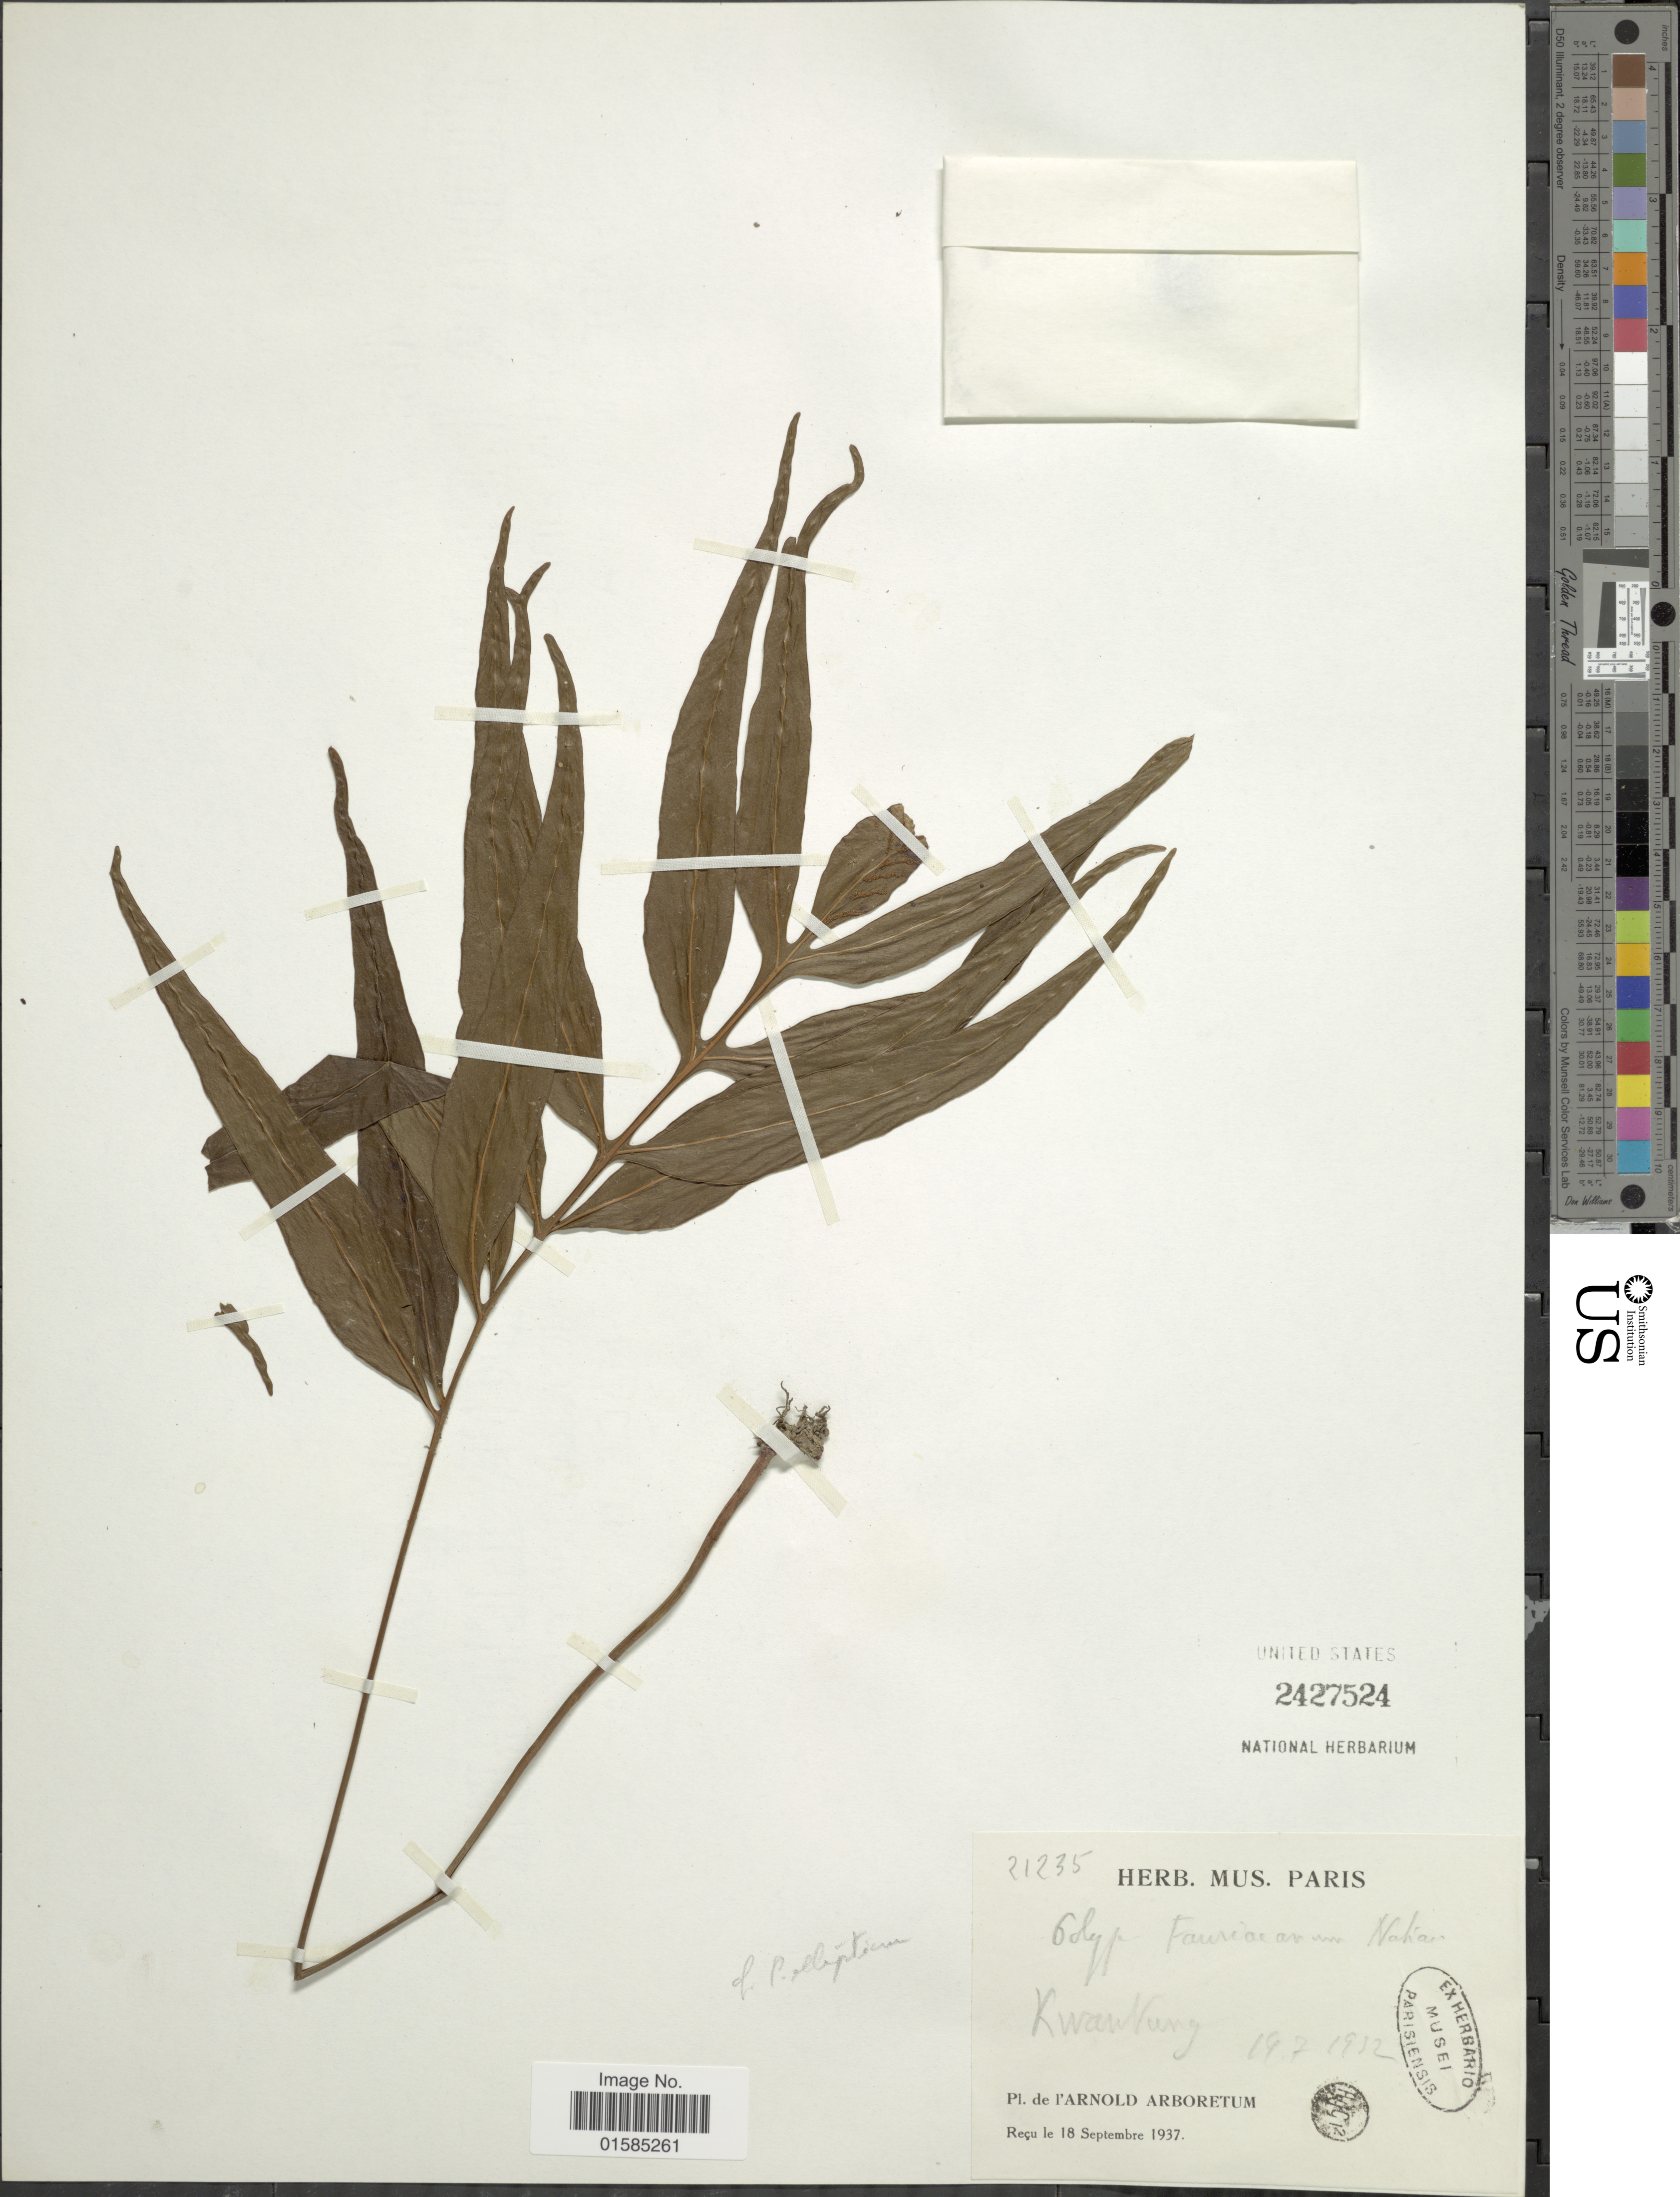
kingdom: Plantae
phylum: Tracheophyta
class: Polypodiopsida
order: Polypodiales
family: Polypodiaceae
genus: Leptochilus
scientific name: Leptochilus ellipticus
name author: (Thunb.) Noot.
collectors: Herb. Mus. Paris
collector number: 21235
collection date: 1937-09-18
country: China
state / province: Guangdong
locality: Kwangtung [interpreted]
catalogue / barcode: US 2427524